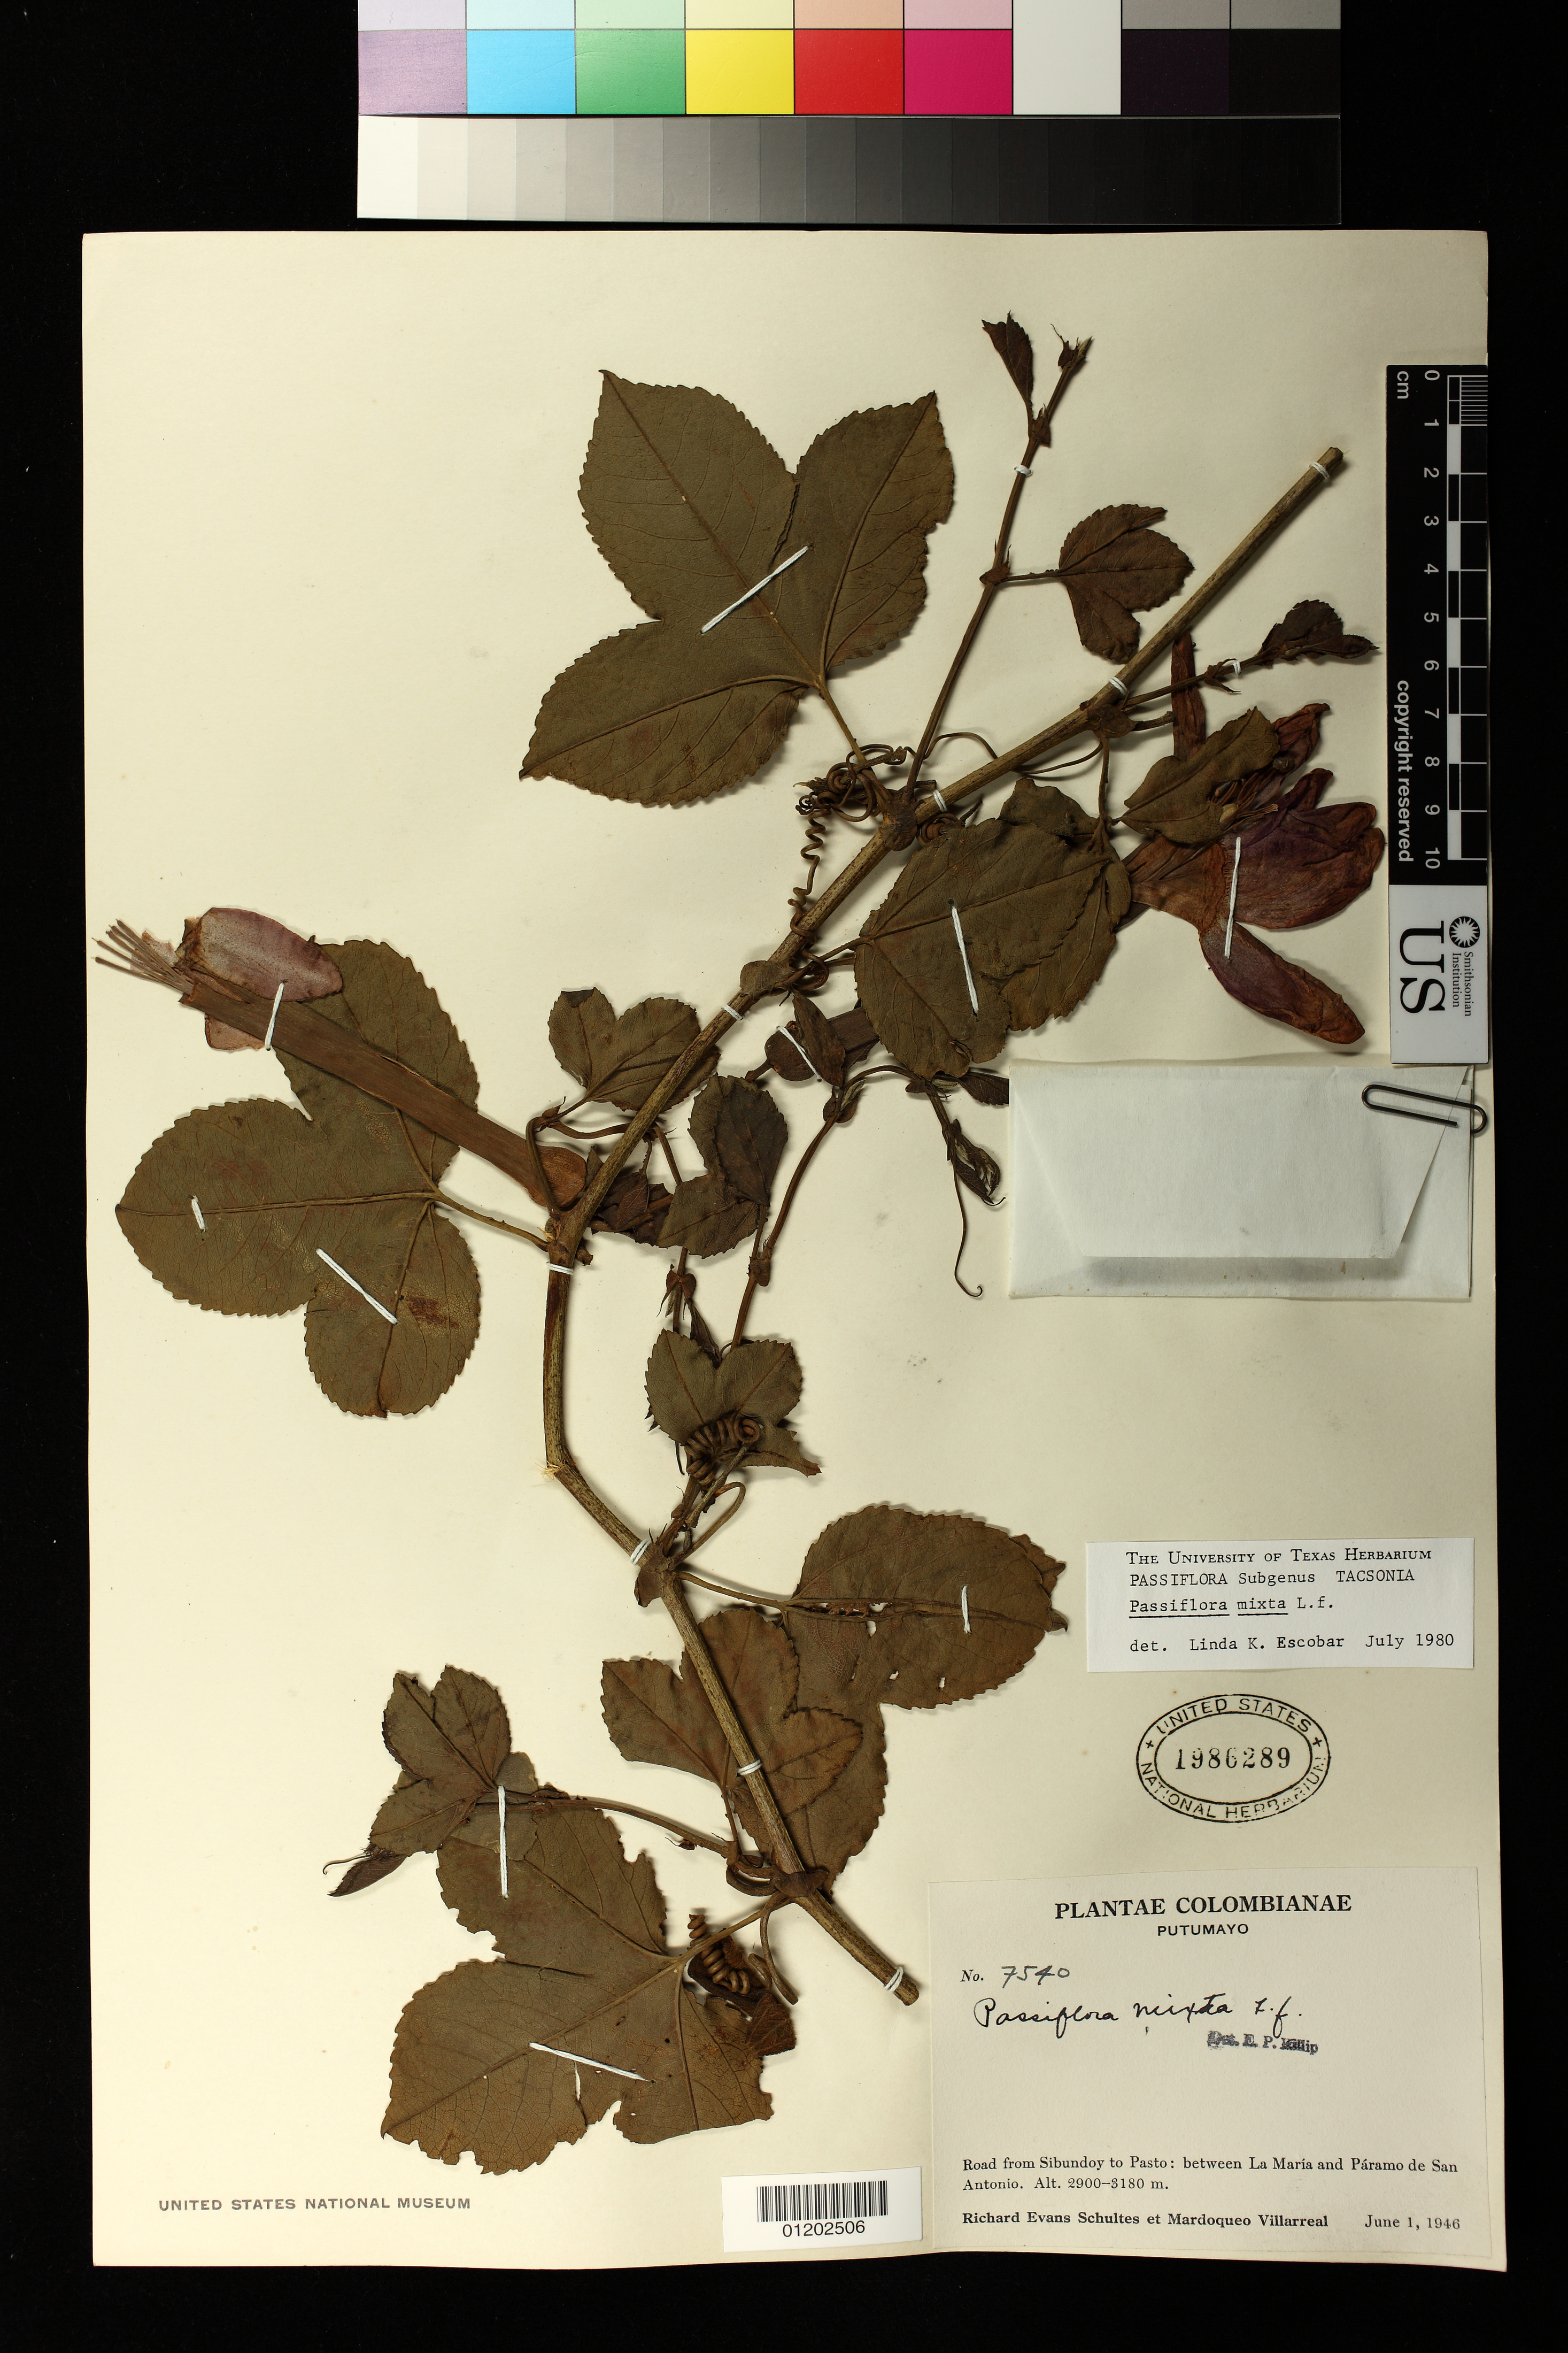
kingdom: Plantae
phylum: Tracheophyta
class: Magnoliopsida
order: Malpighiales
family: Passifloraceae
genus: Passiflora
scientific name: Passiflora mixta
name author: L. f.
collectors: R. E. Schultes & M. Villarreal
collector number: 7540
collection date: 1946-06-01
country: Colombia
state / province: Narino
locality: Road from Sibundoy to Pasto: between La Maria and Páramo de San Antonio.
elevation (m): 2900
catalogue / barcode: US 1986289